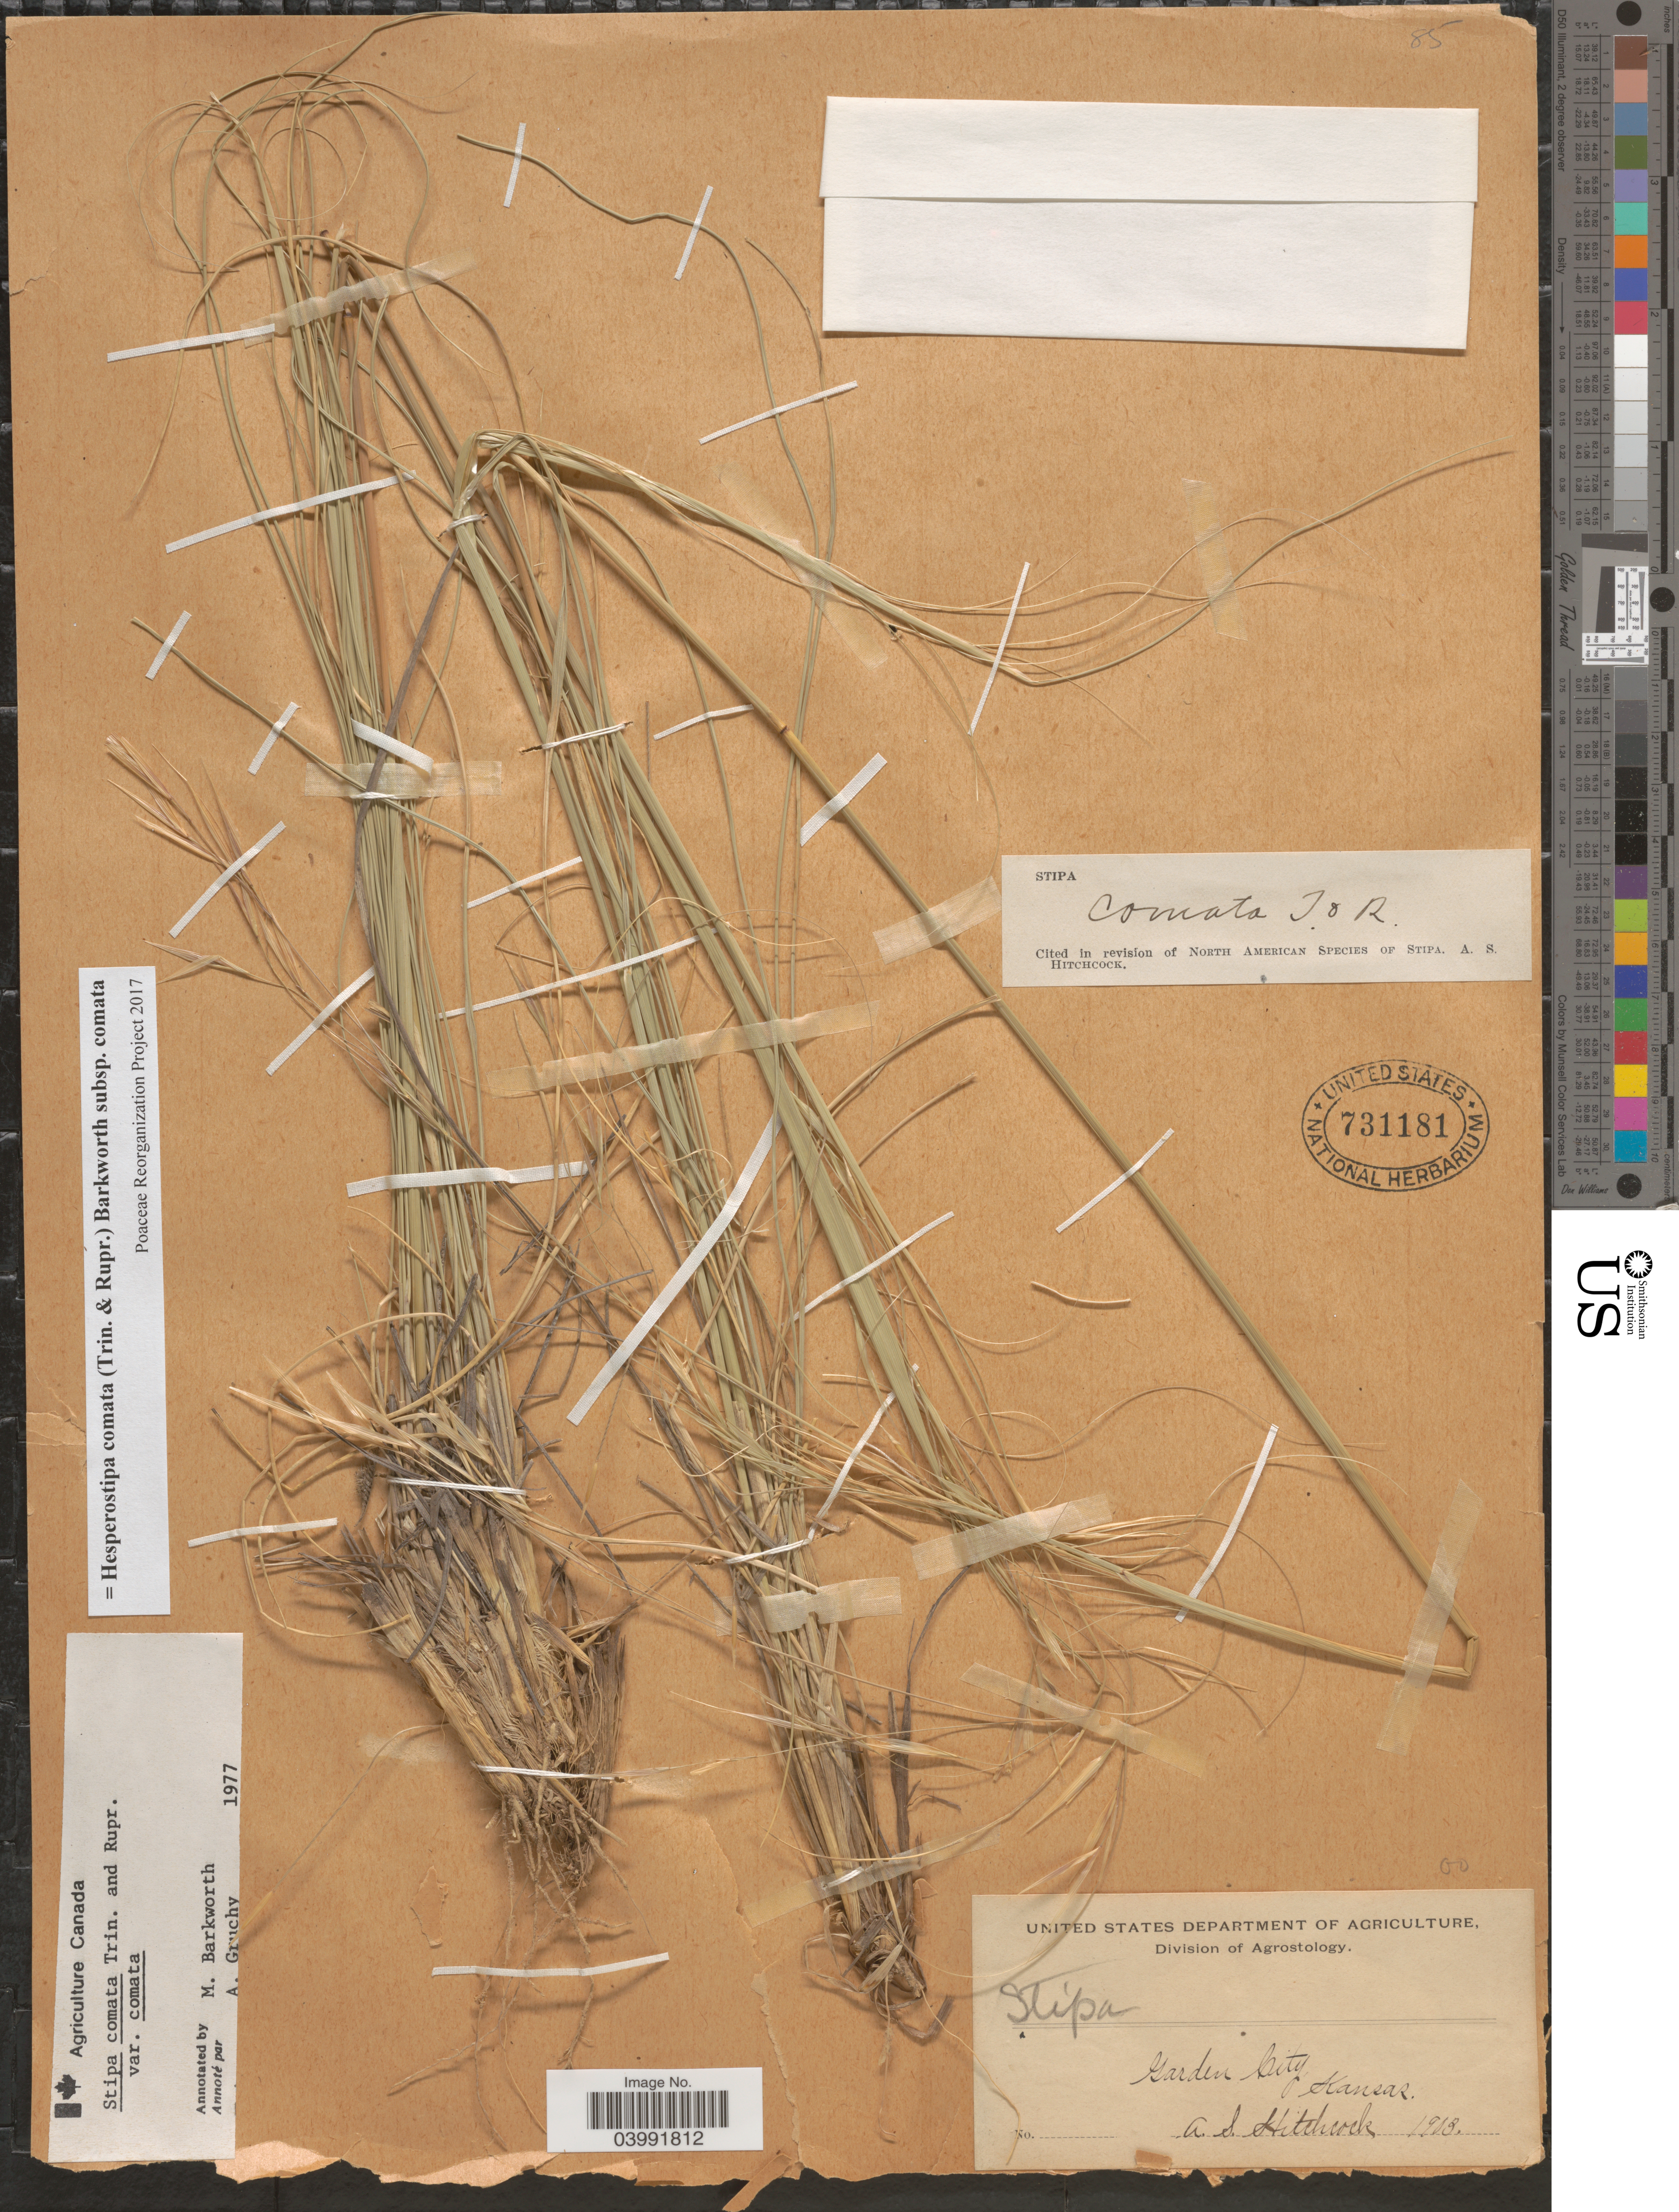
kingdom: Plantae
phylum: Tracheophyta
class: Liliopsida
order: Poales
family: Poaceae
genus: Hesperostipa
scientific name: Hesperostipa comata subsp. comata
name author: (Trin. & Rupr.) Barkworth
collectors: A. S. Hitchcock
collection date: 1903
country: United States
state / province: Kansas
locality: Garden City.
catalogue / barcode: US 731181